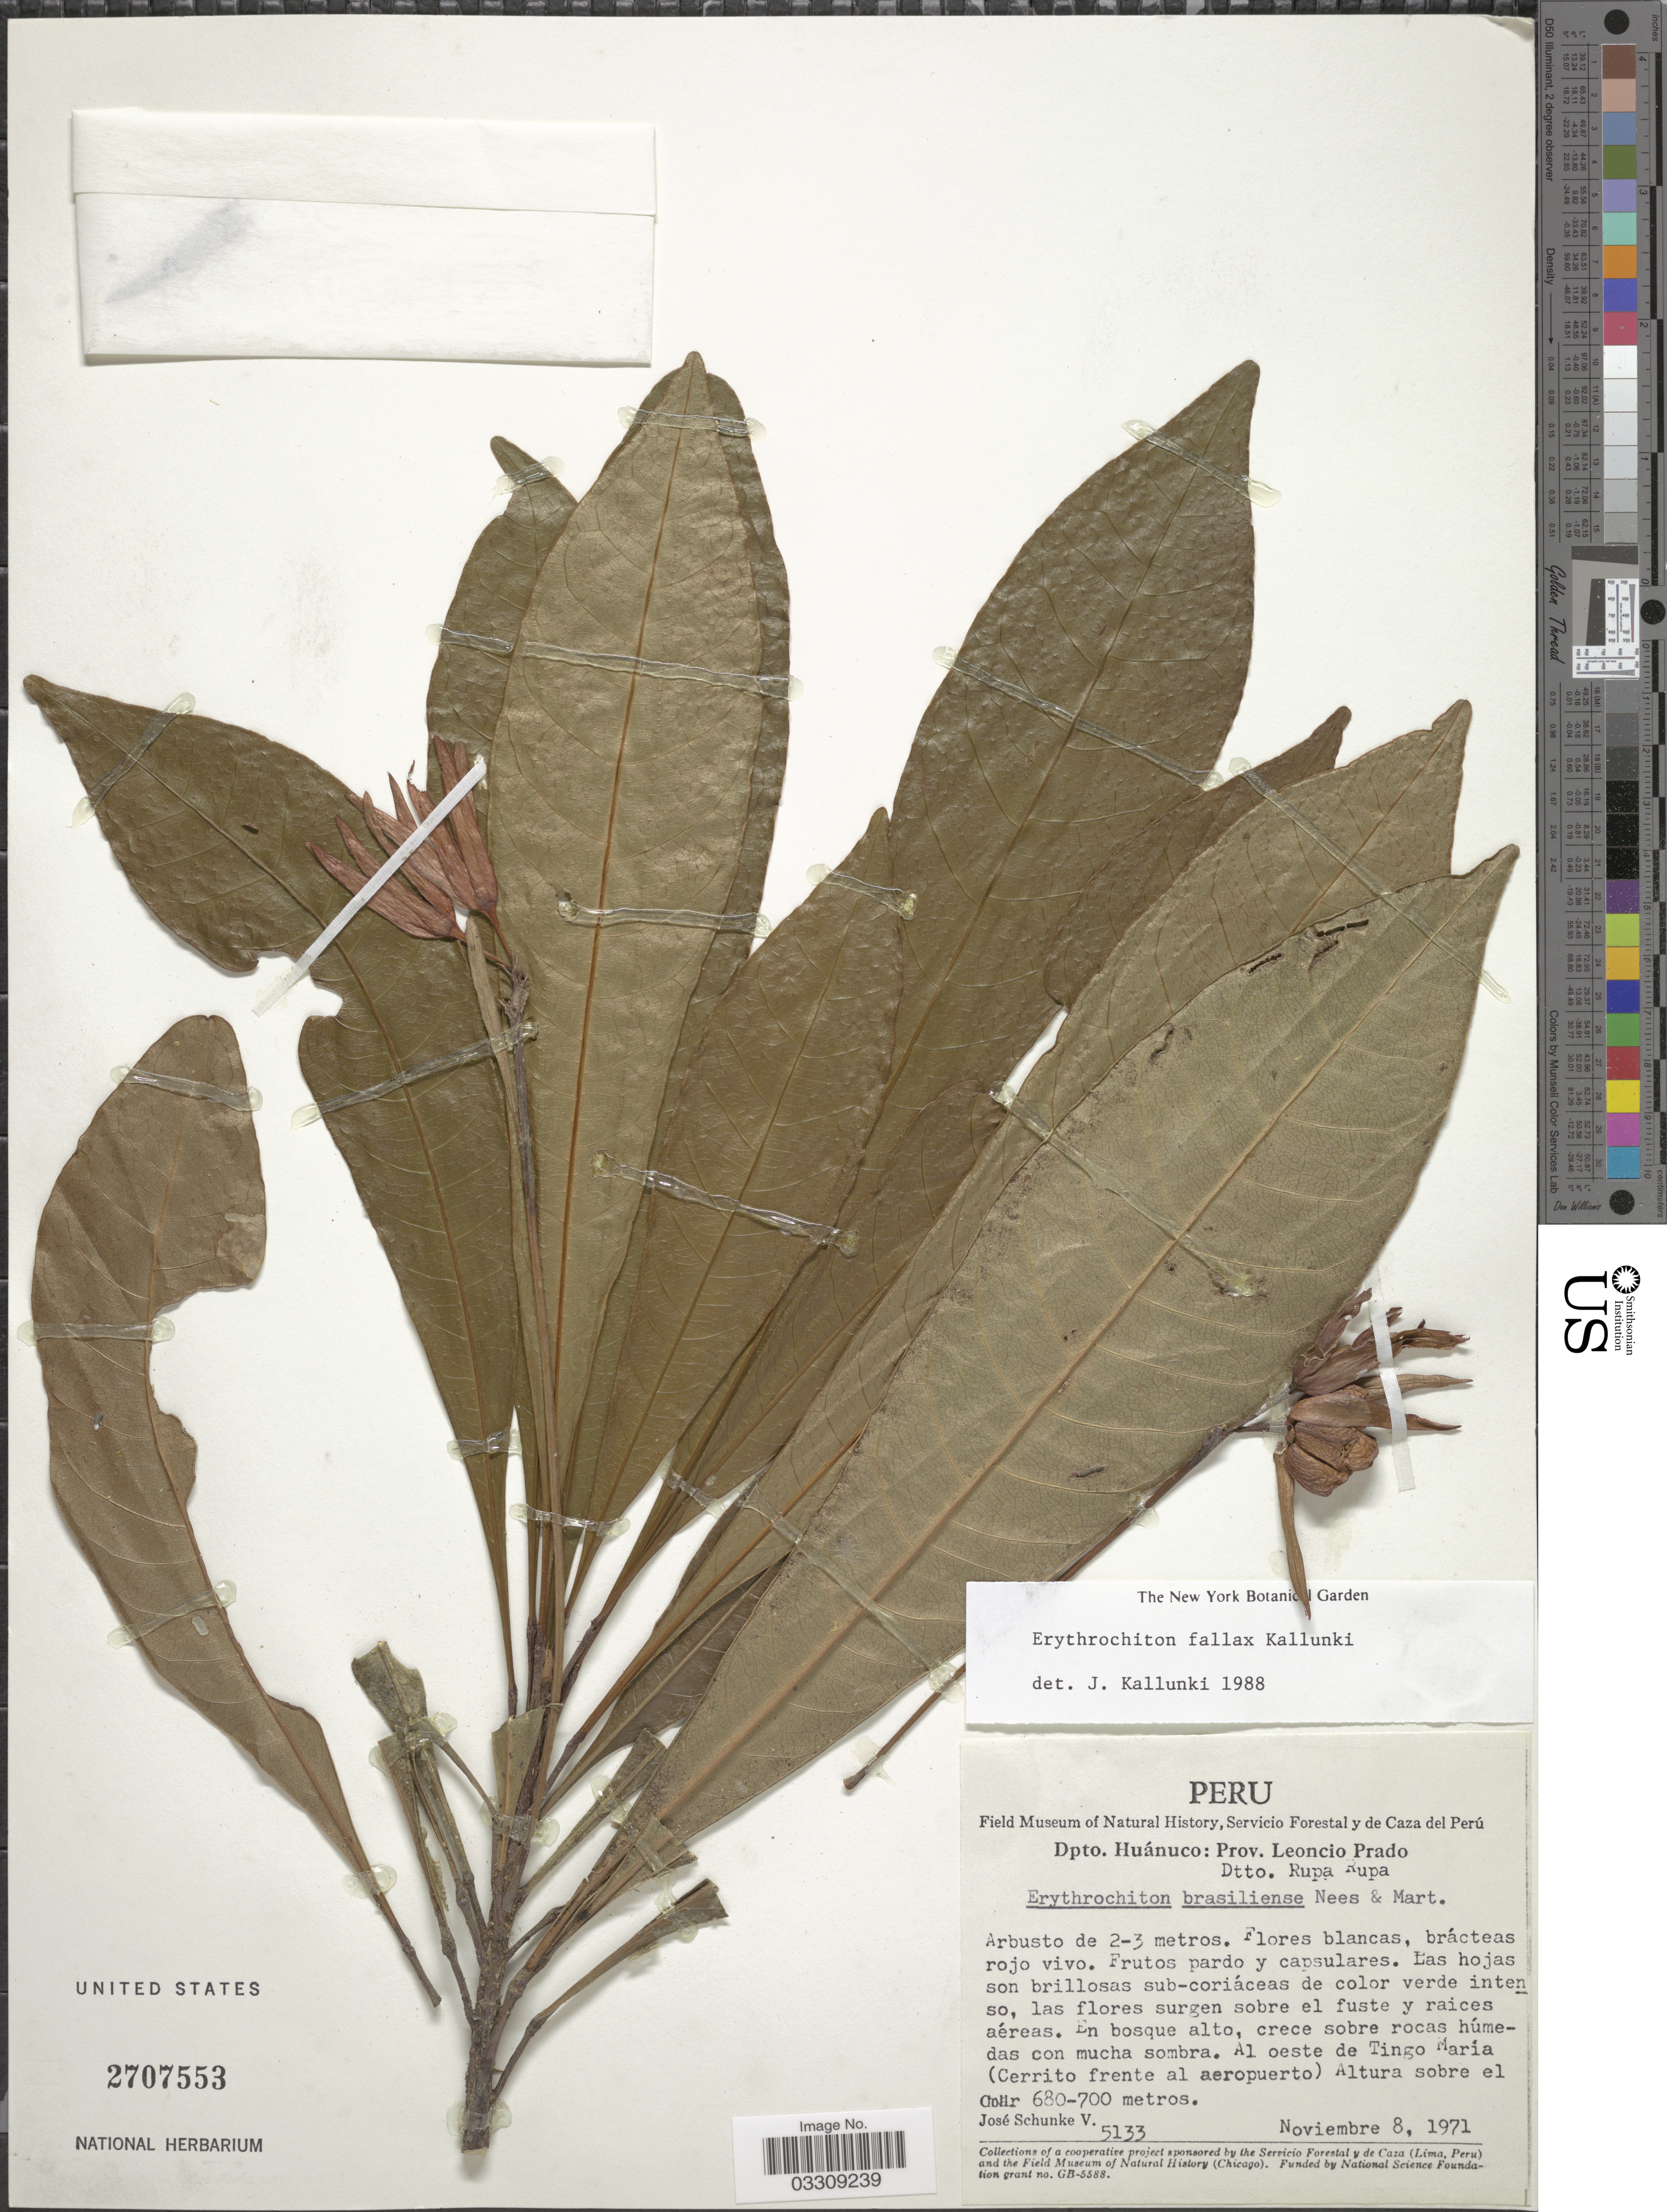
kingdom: Plantae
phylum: Tracheophyta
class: Magnoliopsida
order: Sapindales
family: Rutaceae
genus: Erythrochiton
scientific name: Erythrochiton fallax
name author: Kallunki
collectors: J. Schunke Vigo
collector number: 5133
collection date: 1971-11-08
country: Peru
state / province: Huánuco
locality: Dpto. Huánuco: Prov. Leoncio Prado. Dtto. Rupa Rupa. Al oeste de Tingo María (Cerrito frente al aeropuerto).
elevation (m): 680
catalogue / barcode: US 2707553